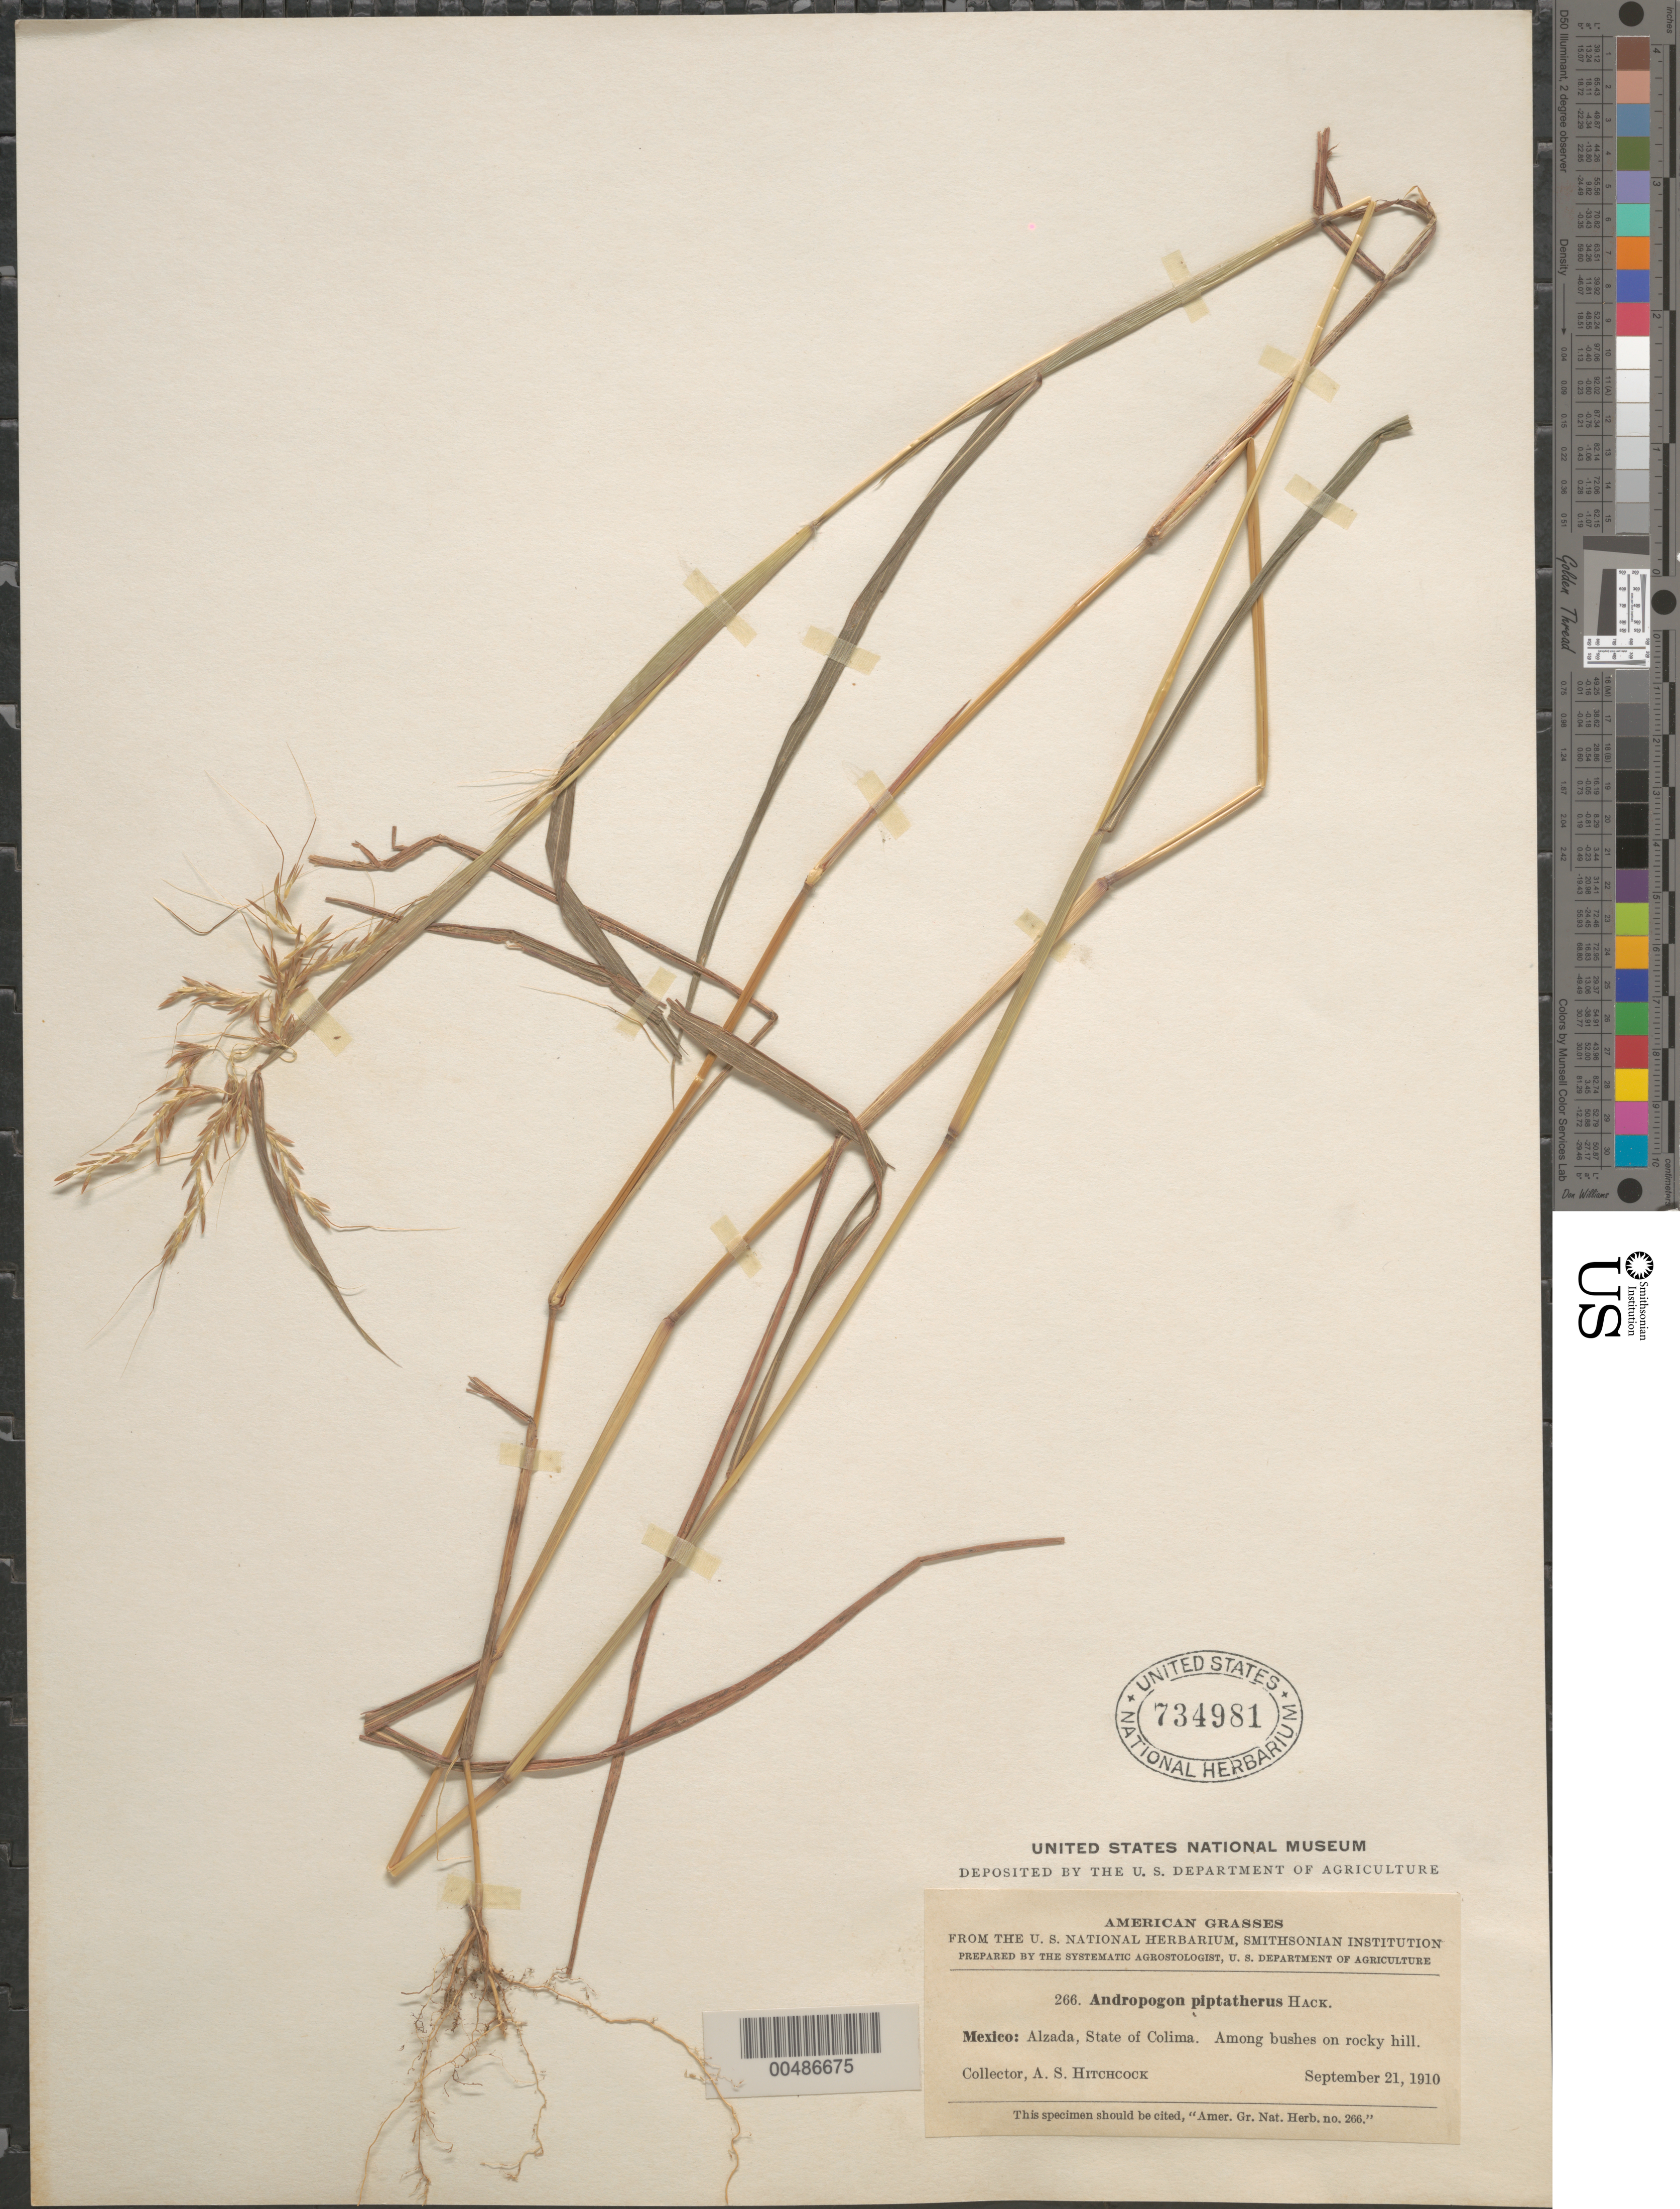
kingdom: Plantae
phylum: Tracheophyta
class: Liliopsida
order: Poales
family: Poaceae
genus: Euclasta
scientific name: Euclasta condylotricha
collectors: A. S. Hitchcock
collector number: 266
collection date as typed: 21 Sep 1910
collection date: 1910-09-21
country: Mexico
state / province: Colima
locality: Alzada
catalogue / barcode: US 734981